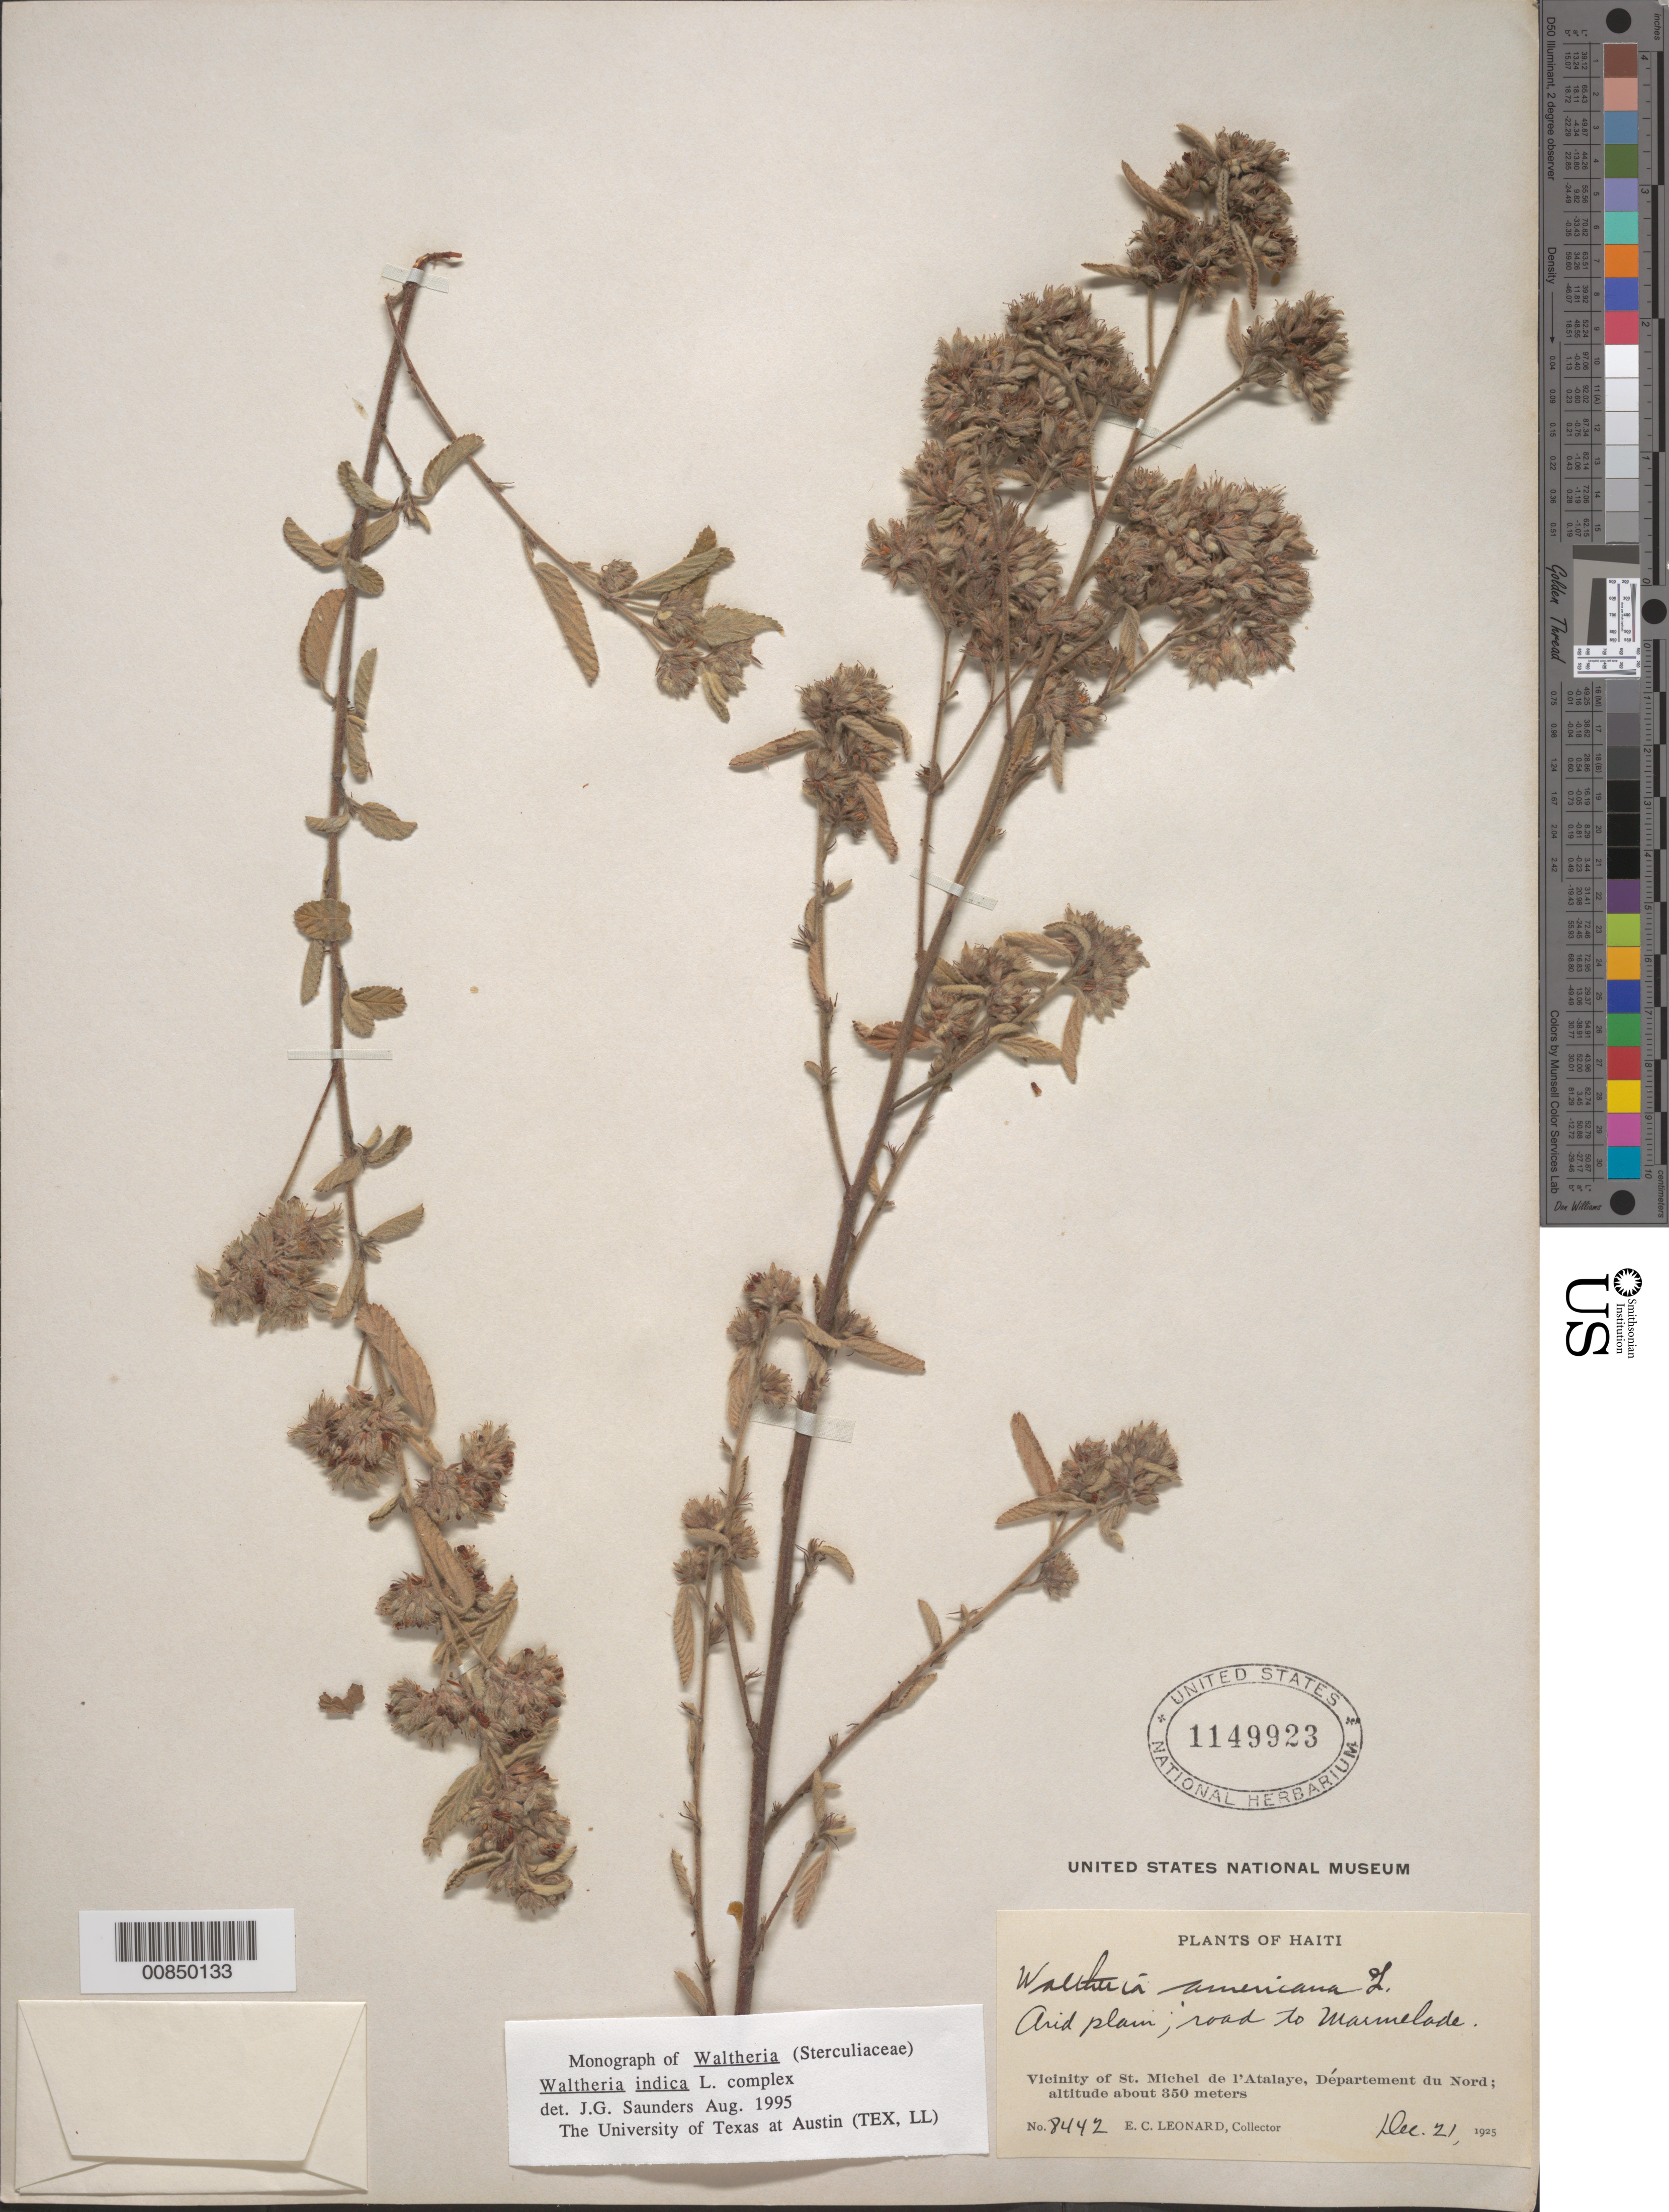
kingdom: Plantae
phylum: Tracheophyta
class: Magnoliopsida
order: Malvales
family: Malvaceae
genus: Waltheria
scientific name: Waltheria indica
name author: L.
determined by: Saunders, J. G.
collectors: E. C. Leonard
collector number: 8442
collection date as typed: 21 Dec 1925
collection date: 1925-12-21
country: Haiti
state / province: Artibonite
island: Hispaniola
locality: Vicinity of St. Michel de l'Atalaye, road to Marmelade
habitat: Arid plain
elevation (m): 350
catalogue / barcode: US 1149923